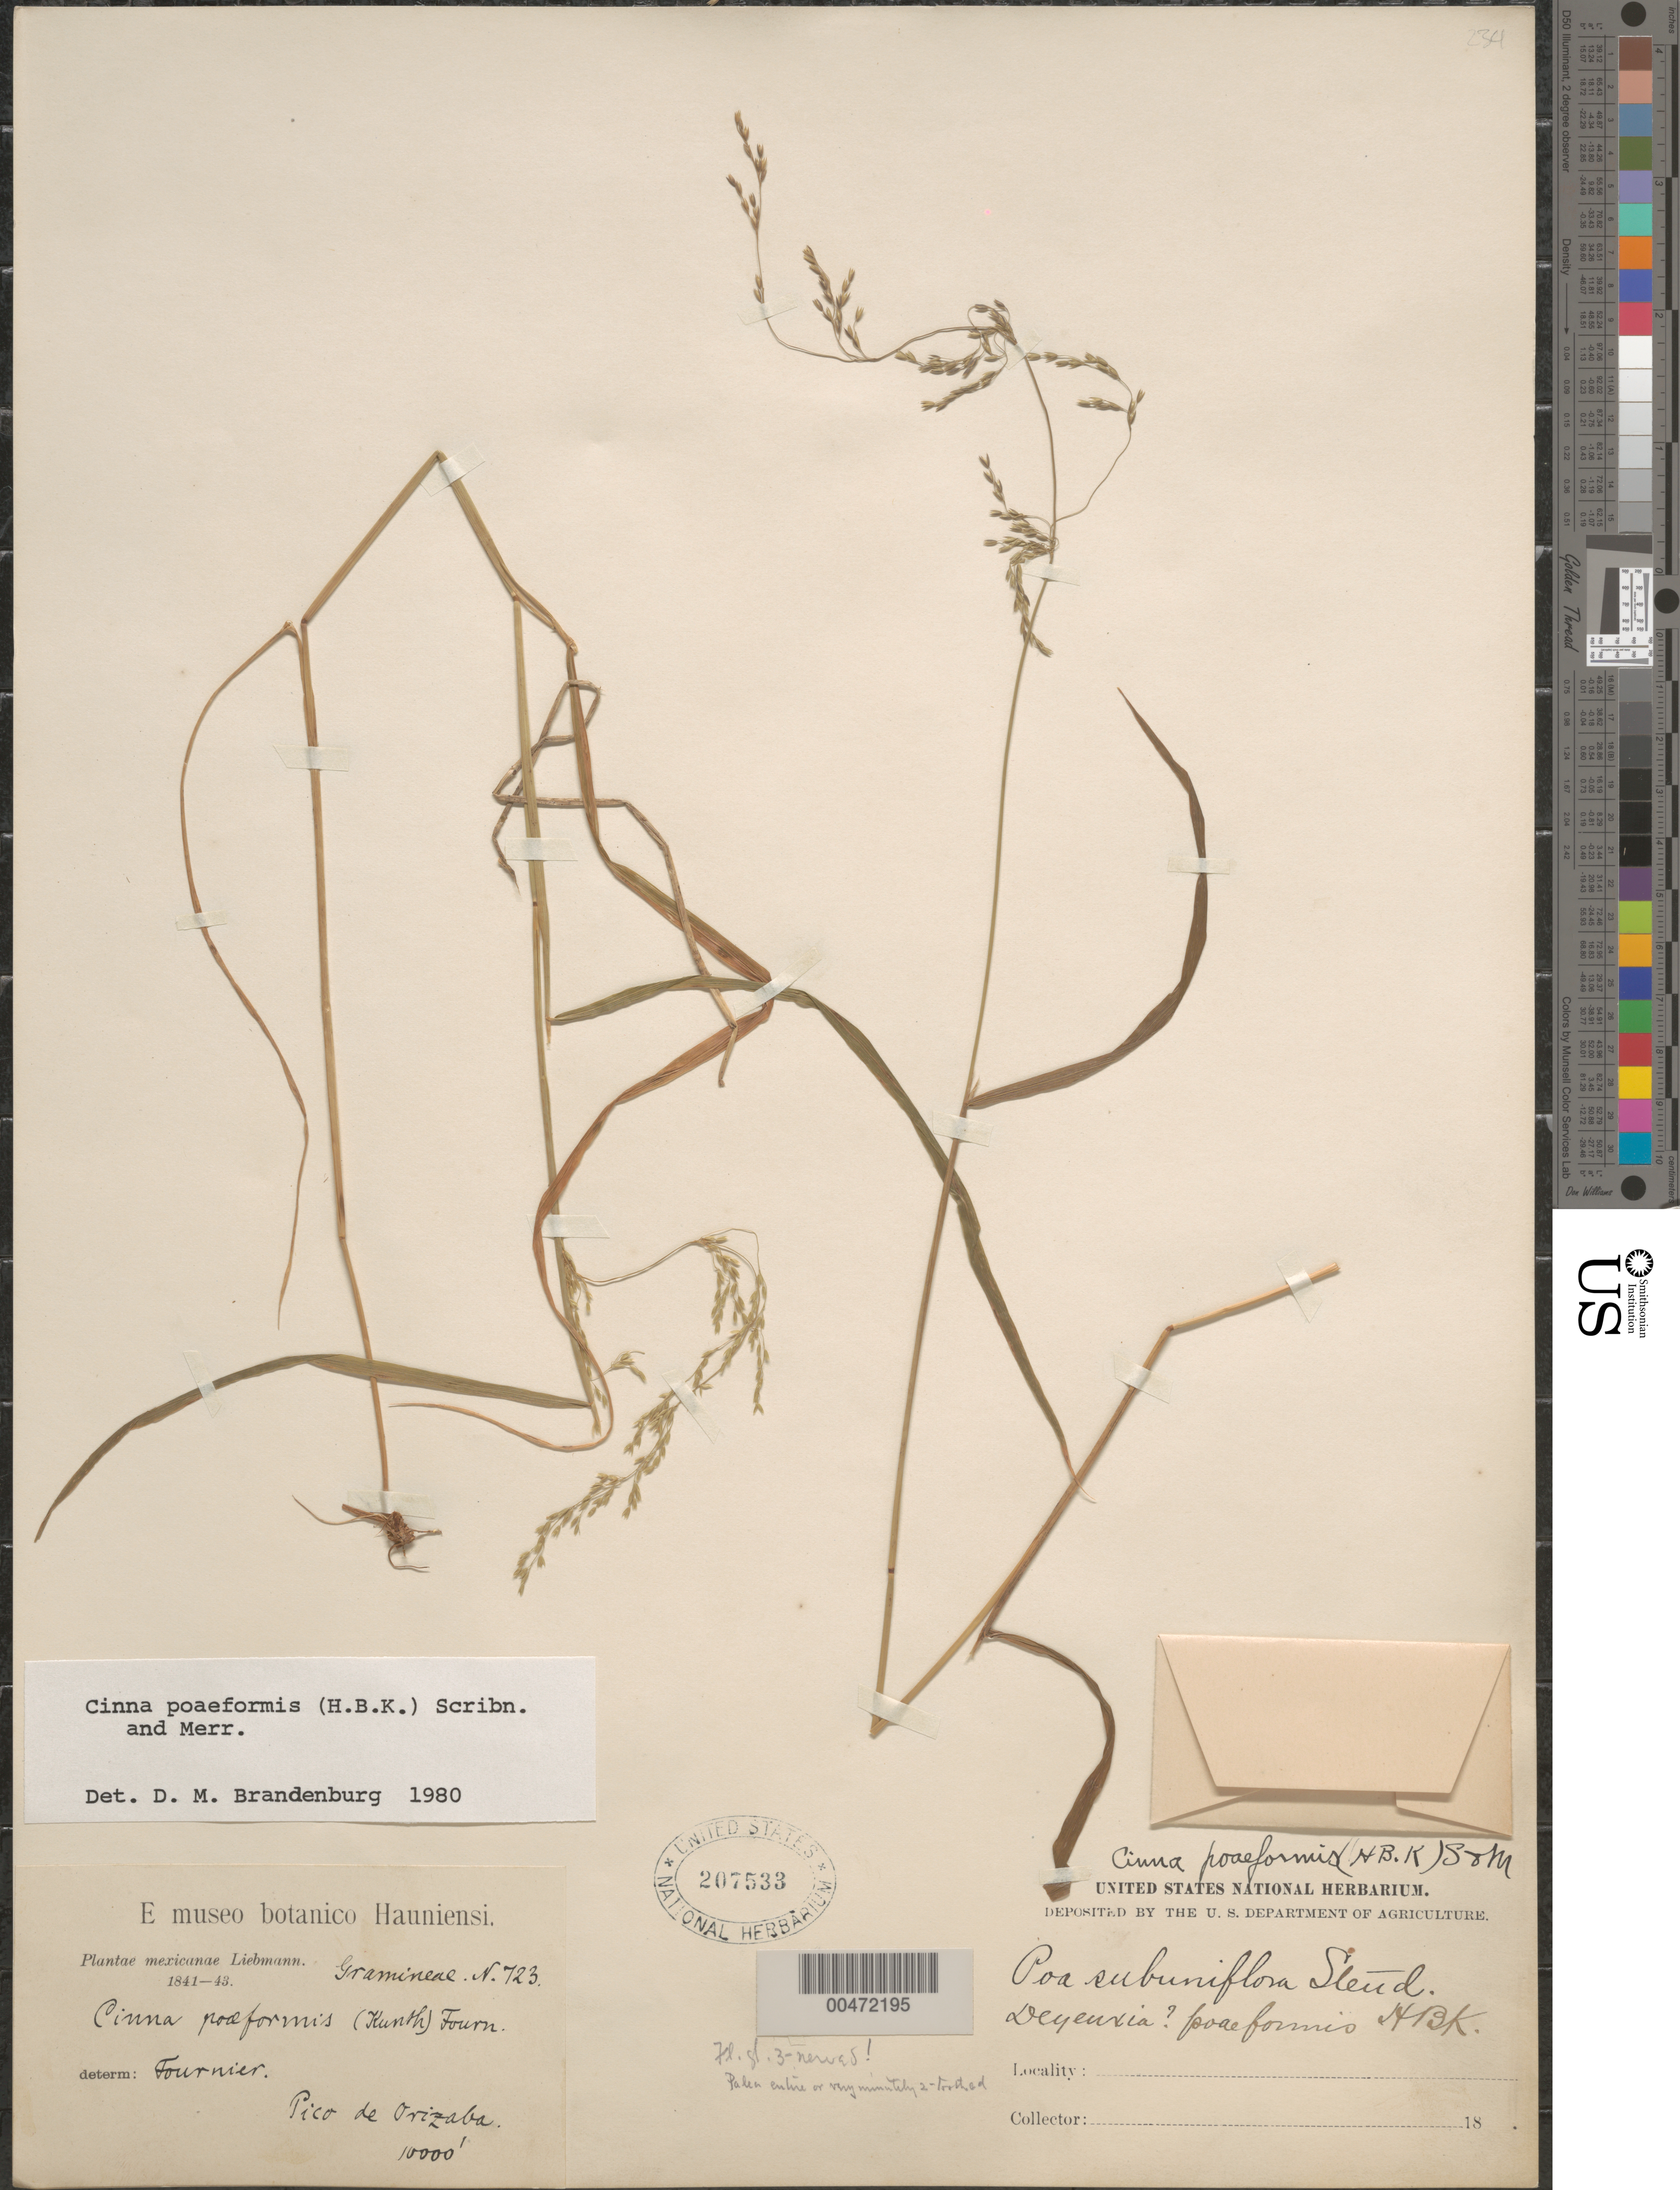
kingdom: Plantae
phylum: Tracheophyta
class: Liliopsida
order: Poales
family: Poaceae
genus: Cinna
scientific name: Cinna poiformis (Kunth) Scribn. & Merr.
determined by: Brandenburg, D. M.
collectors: F. M. Liebmann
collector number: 723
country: Mexico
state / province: Veracruz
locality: Pico de Orizaba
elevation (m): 3048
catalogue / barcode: US 207533